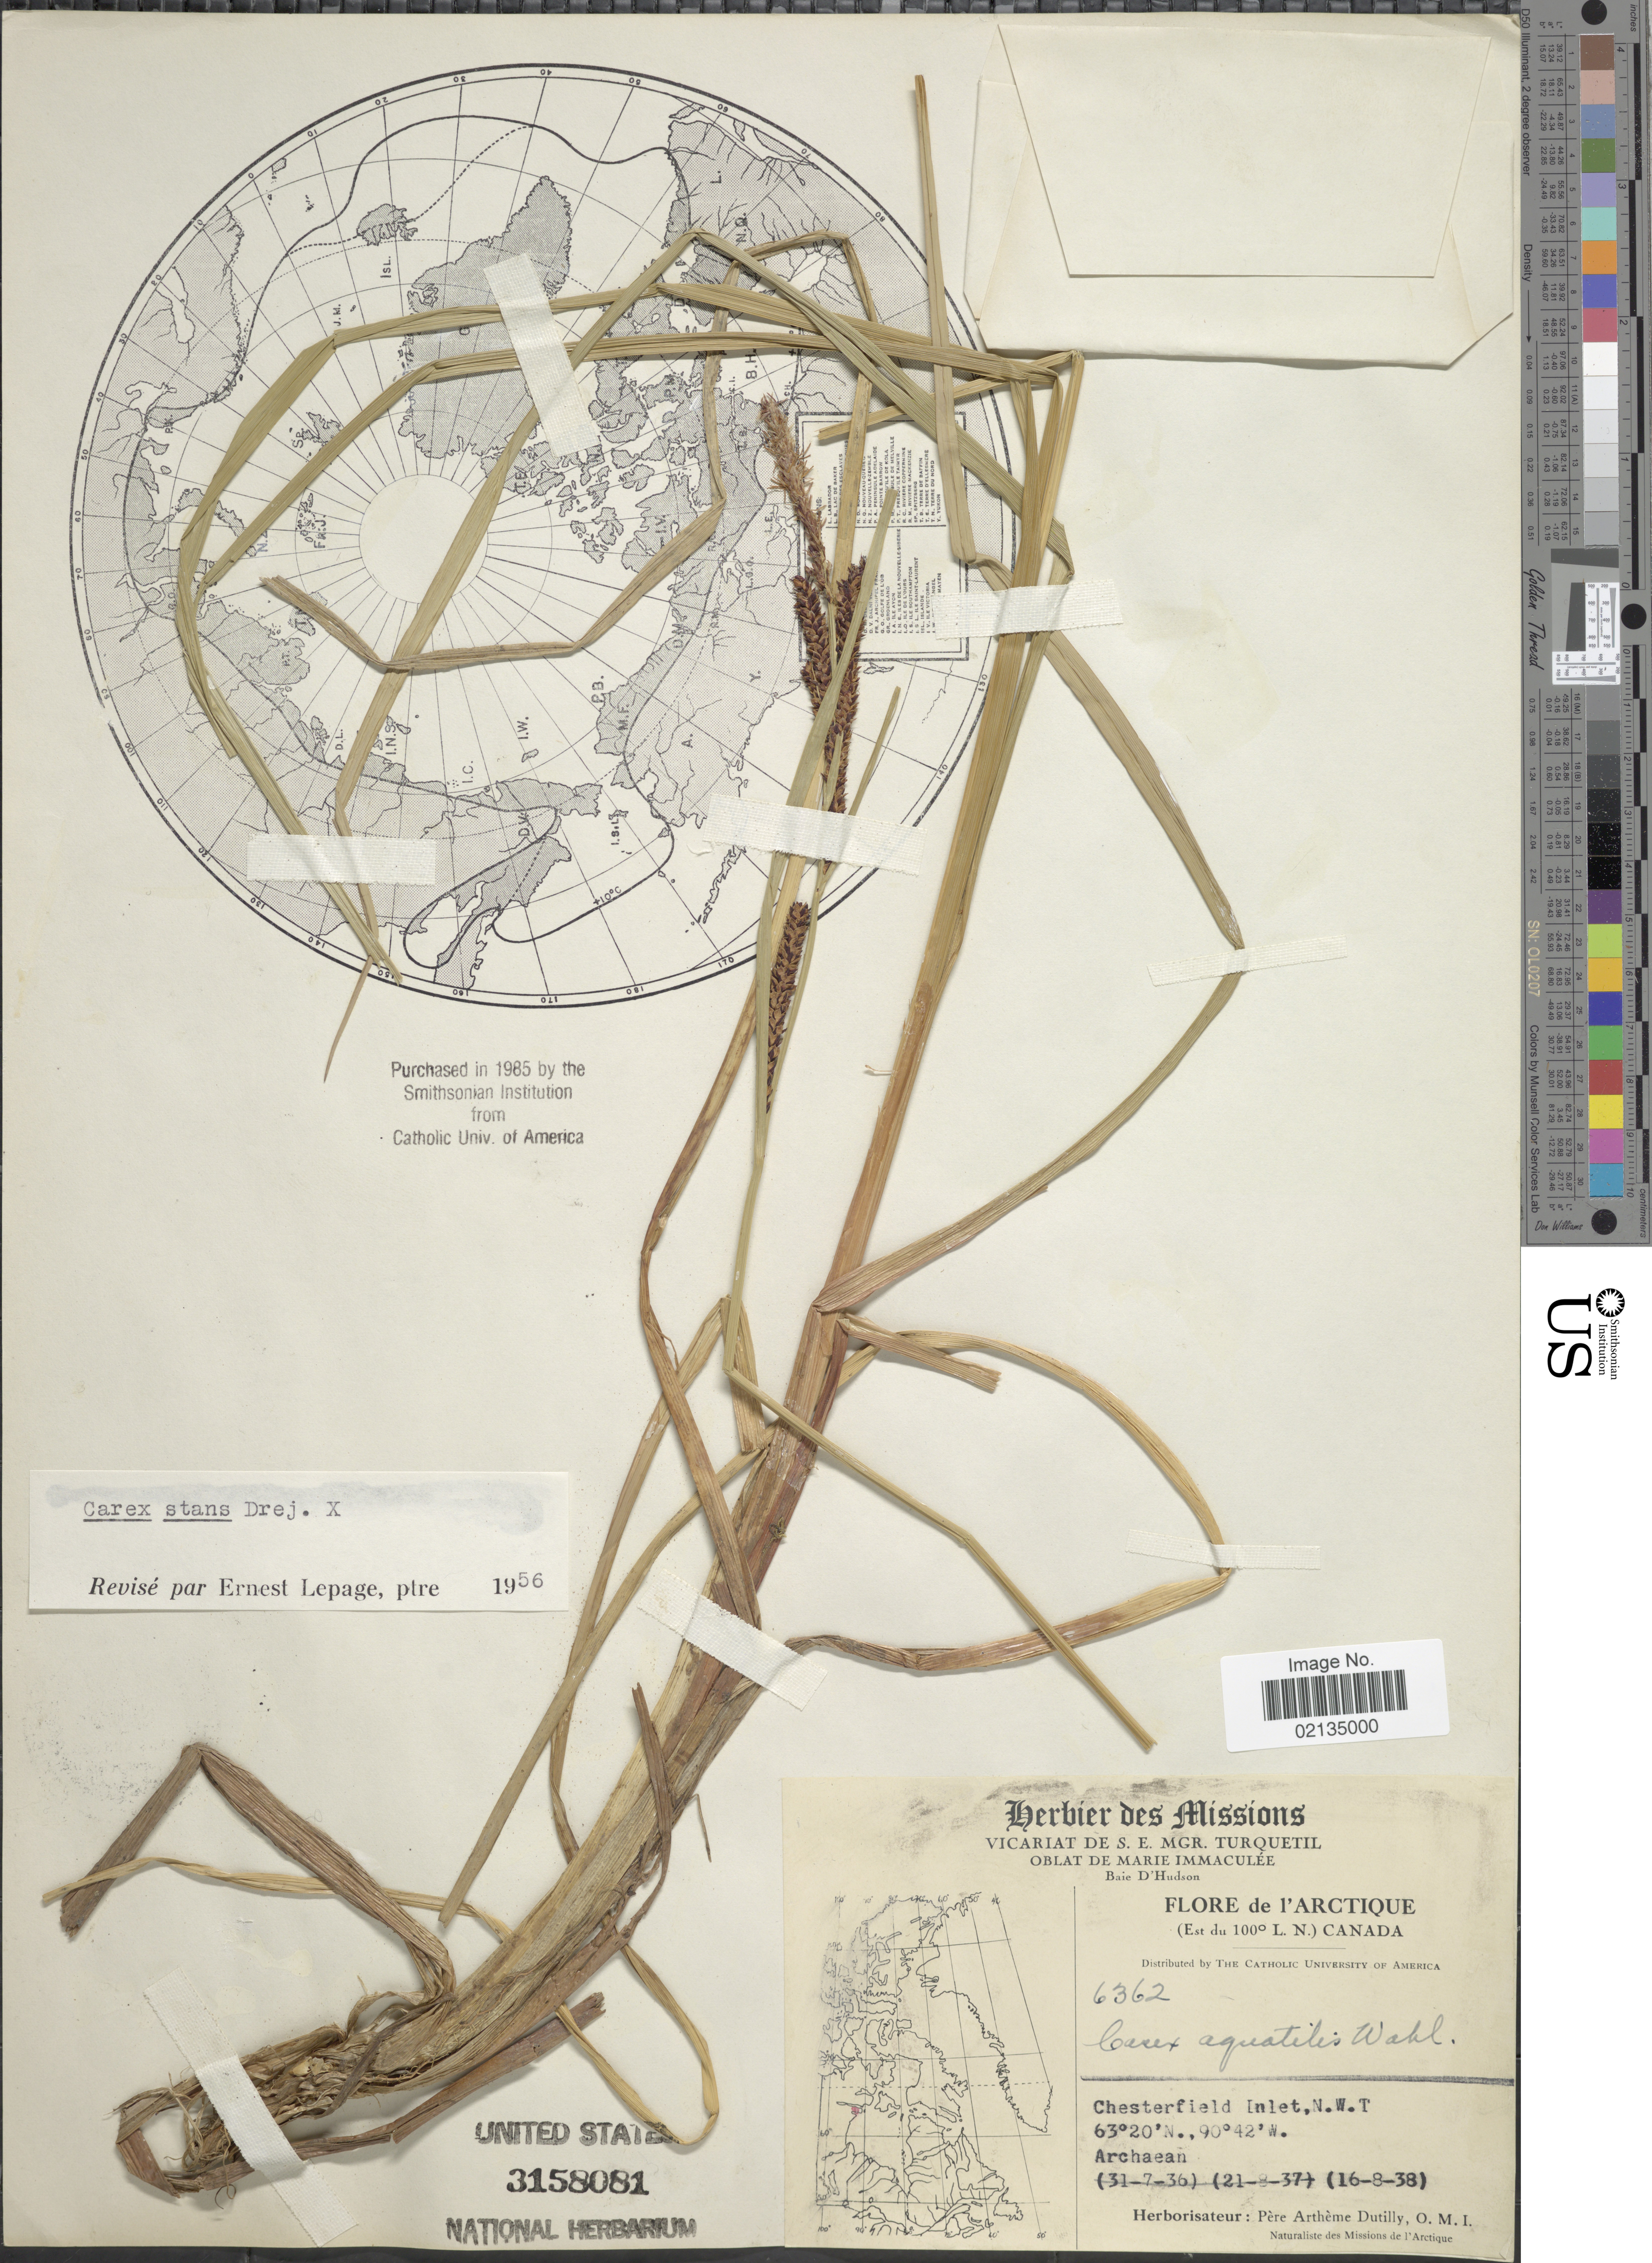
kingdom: Plantae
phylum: Tracheophyta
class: Liliopsida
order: Poales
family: Cyperaceae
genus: Carex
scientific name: Carex aquatilis var. minor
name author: Boott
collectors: A. Dutilly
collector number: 6362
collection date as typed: Transcribed d/m/y: 16/8/38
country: Canada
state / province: Northwest Territories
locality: Chesterfield Inlet, N.W.T. Archaean, L'Arctique (Est du 100º L. N.).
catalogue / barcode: US 3158081